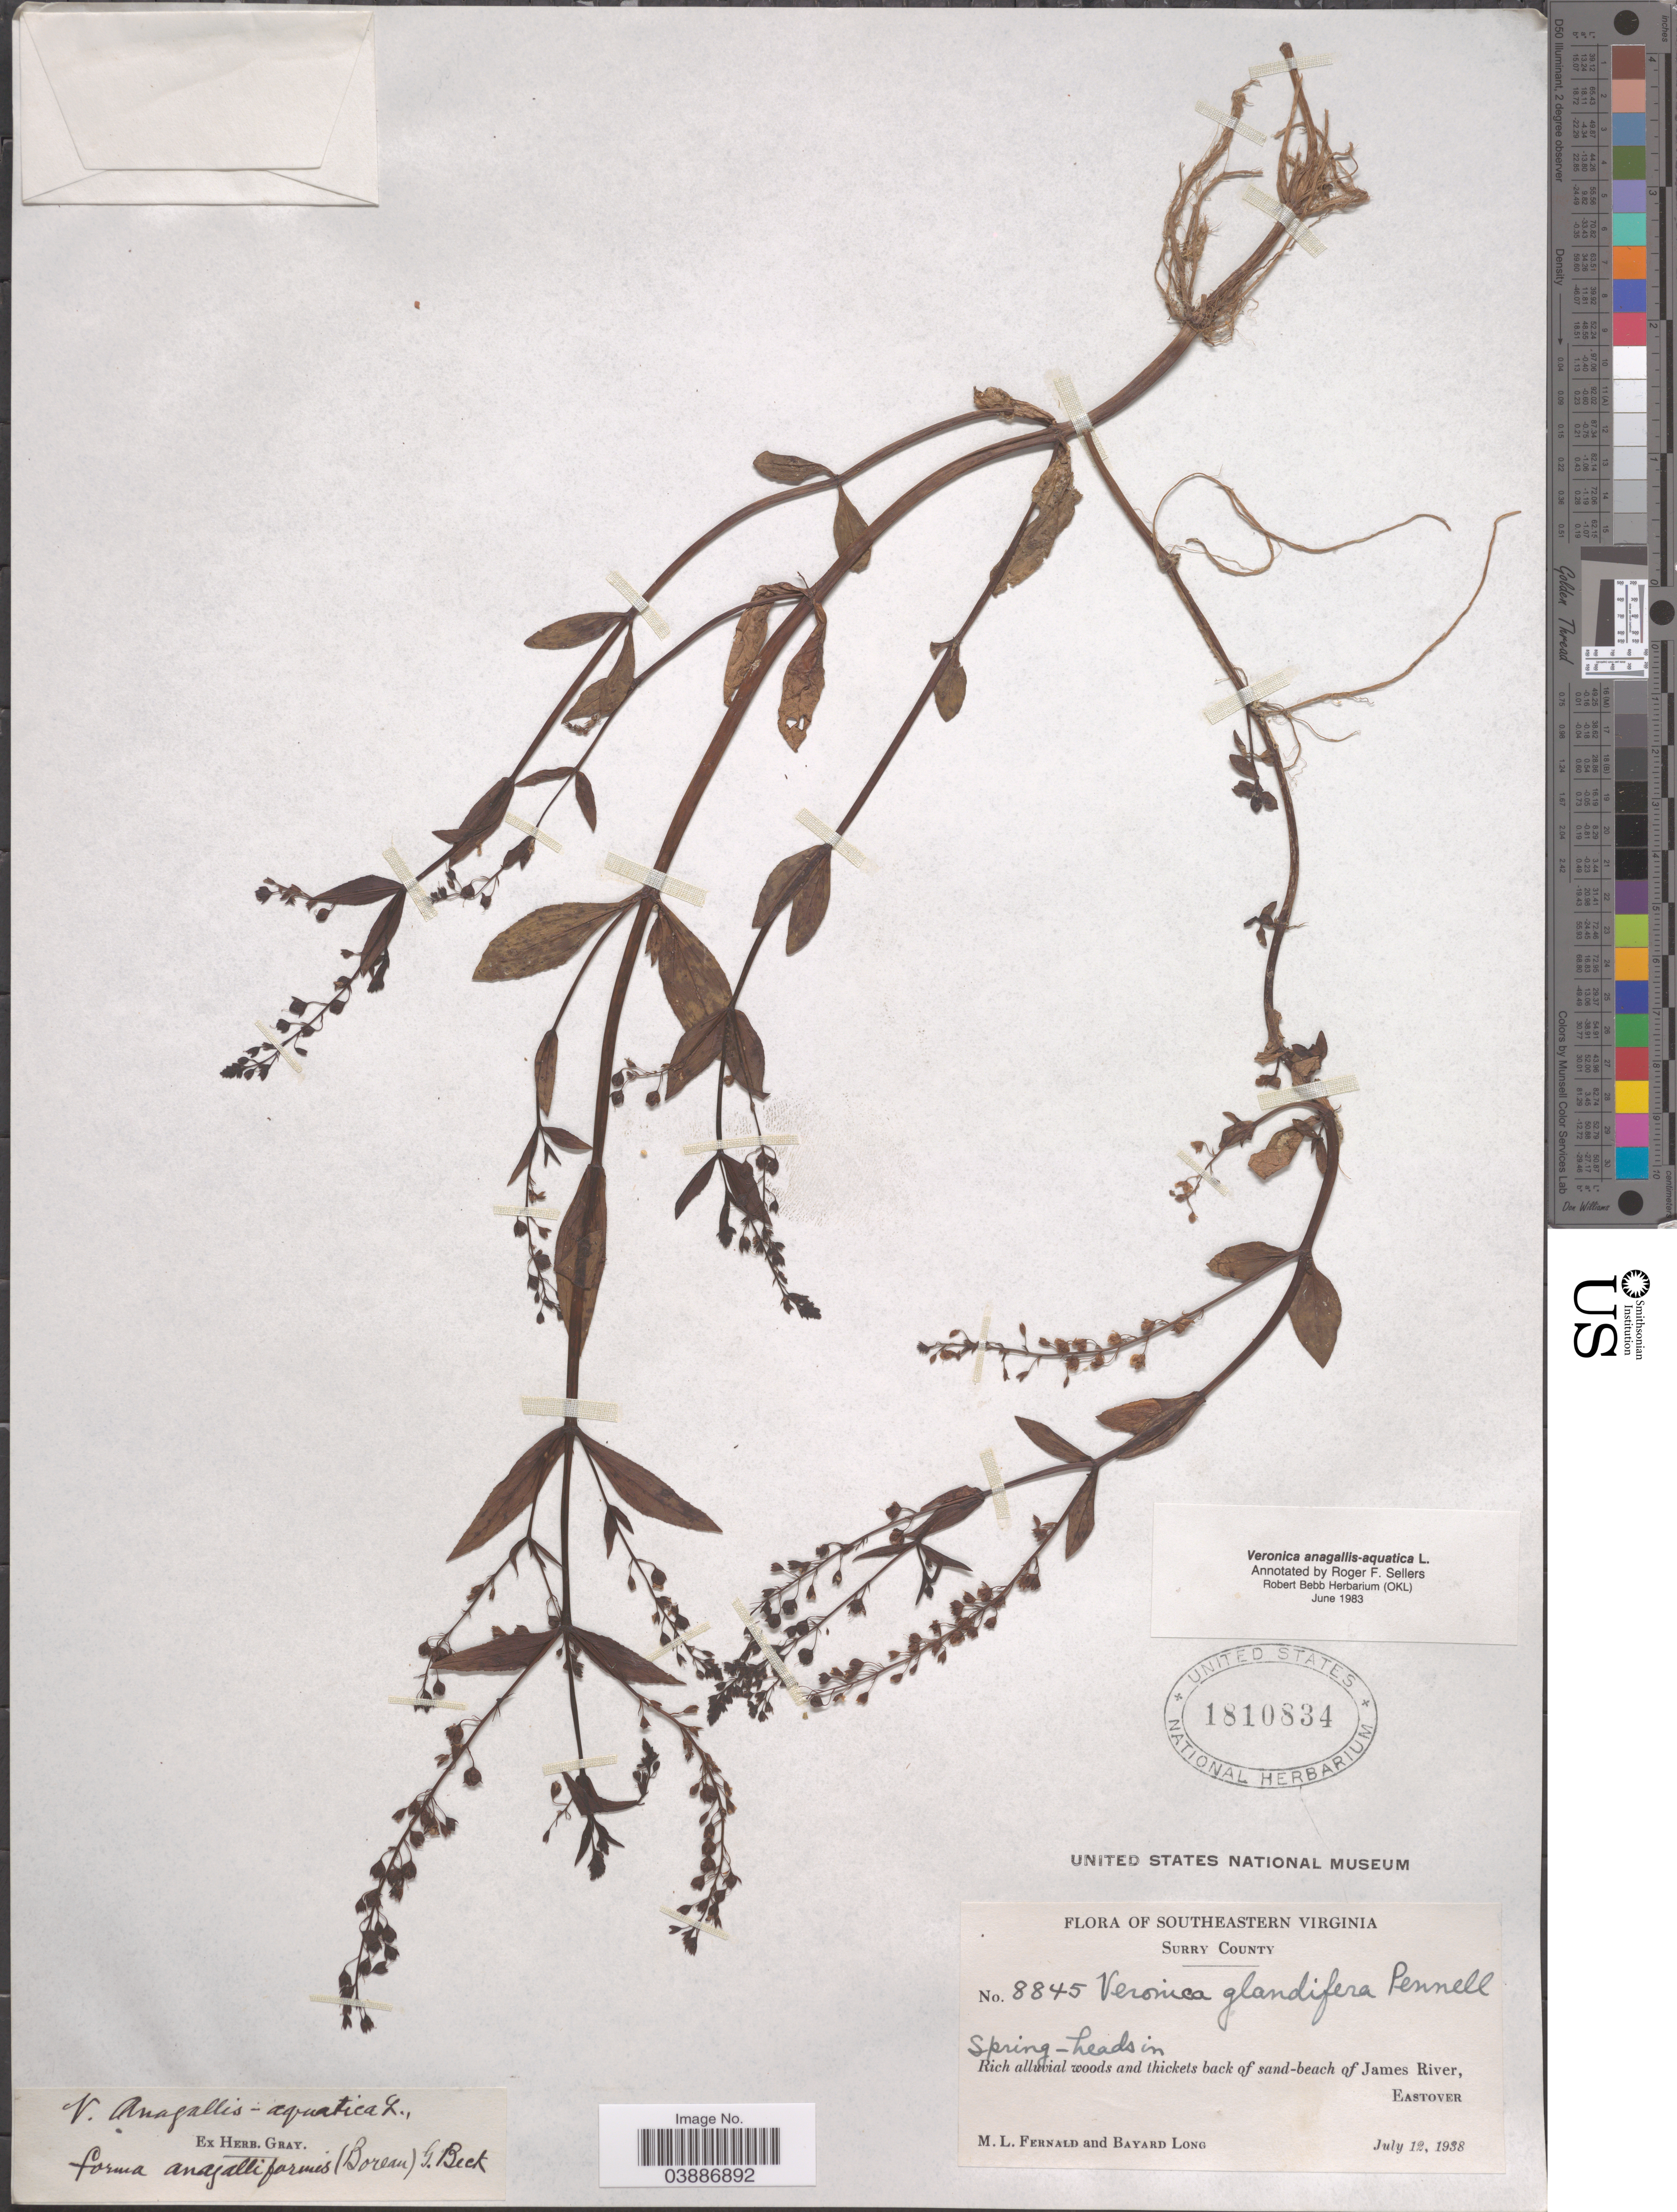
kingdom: Plantae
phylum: Tracheophyta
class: Magnoliopsida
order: Lamiales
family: Plantaginaceae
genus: Veronica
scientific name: Veronica anagallis-aquatica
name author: L.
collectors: M. L. Fernald & B. Long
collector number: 8845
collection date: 1938-07-12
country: United States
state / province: Virginia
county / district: Surry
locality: Southeastern Virginia. Surry County. James River, Eastover.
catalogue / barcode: US 1810834